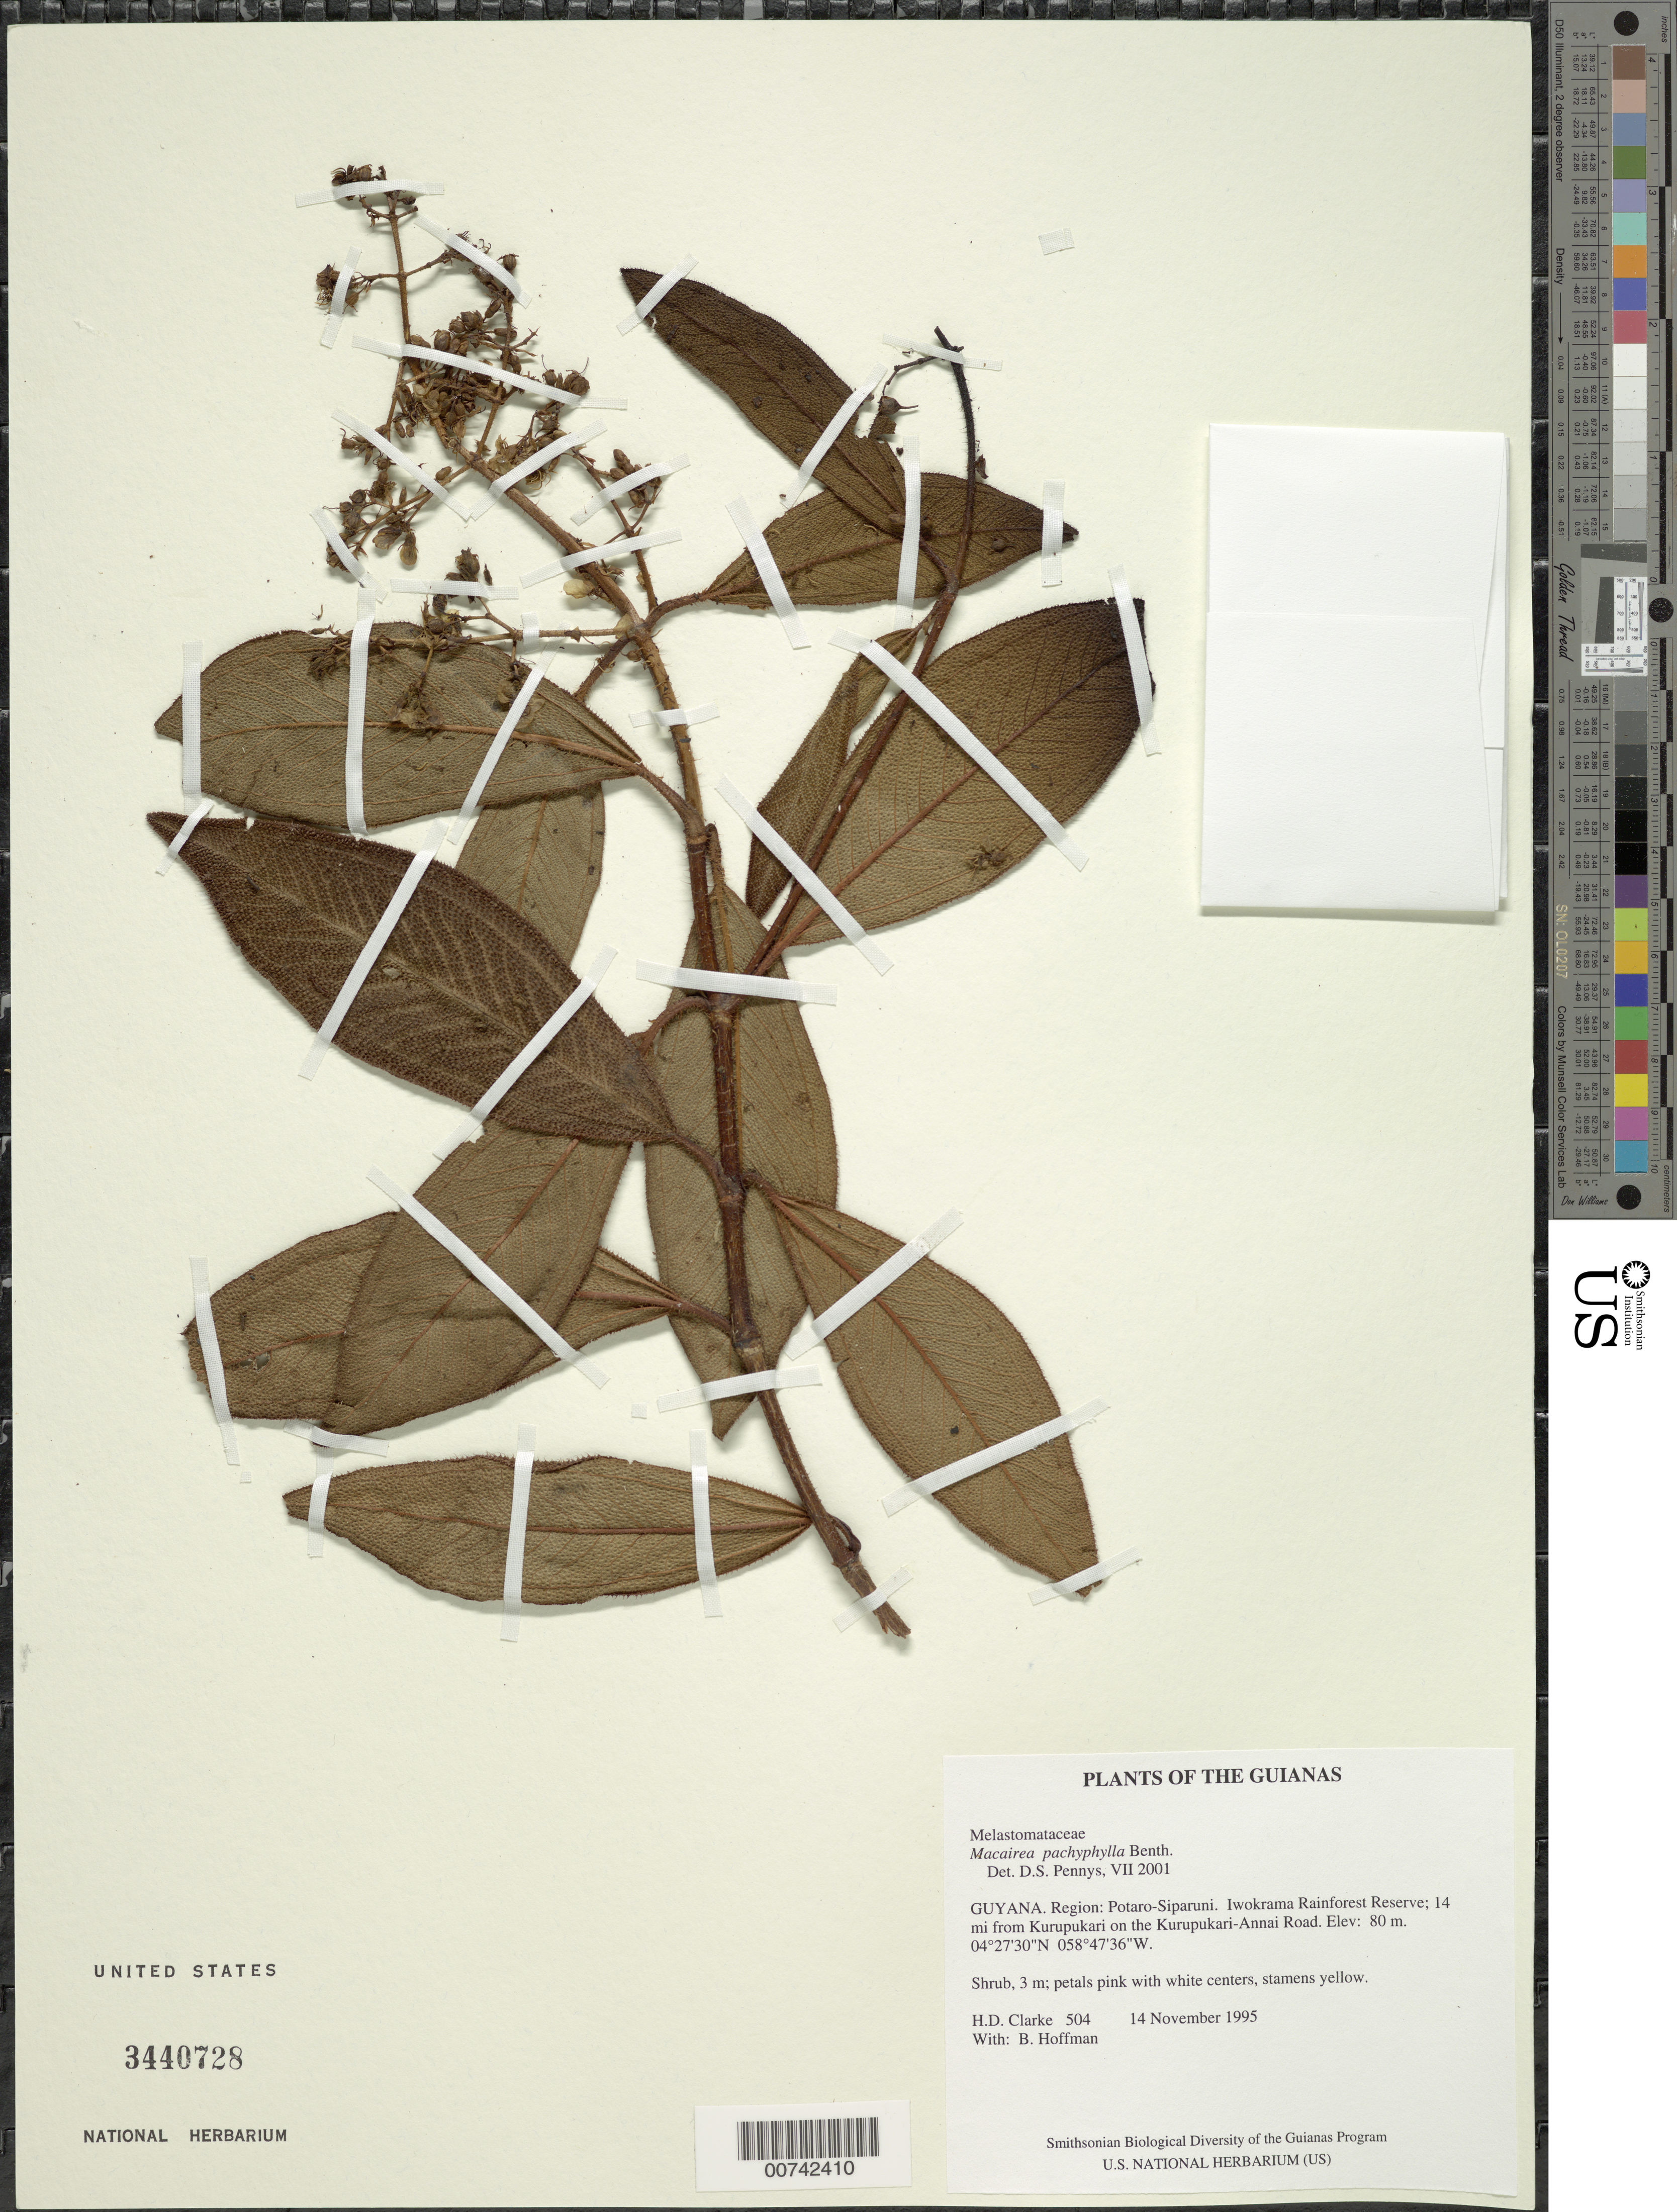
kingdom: Plantae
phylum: Tracheophyta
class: Magnoliopsida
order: Myrtales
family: Melastomataceae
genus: Macairea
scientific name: Macairea pachyphylla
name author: Benth.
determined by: Penneys, D. S.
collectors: H. D. Clarke & B. Hoffman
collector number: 504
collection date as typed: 14 November 1995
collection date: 1995-11-14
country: Guyana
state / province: Potaro-Siparuni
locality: Iwokrama Rainforest Reserve; 14 mi from Kurupukari on the Kurupukari-Annai Road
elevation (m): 80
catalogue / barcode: US 3440728